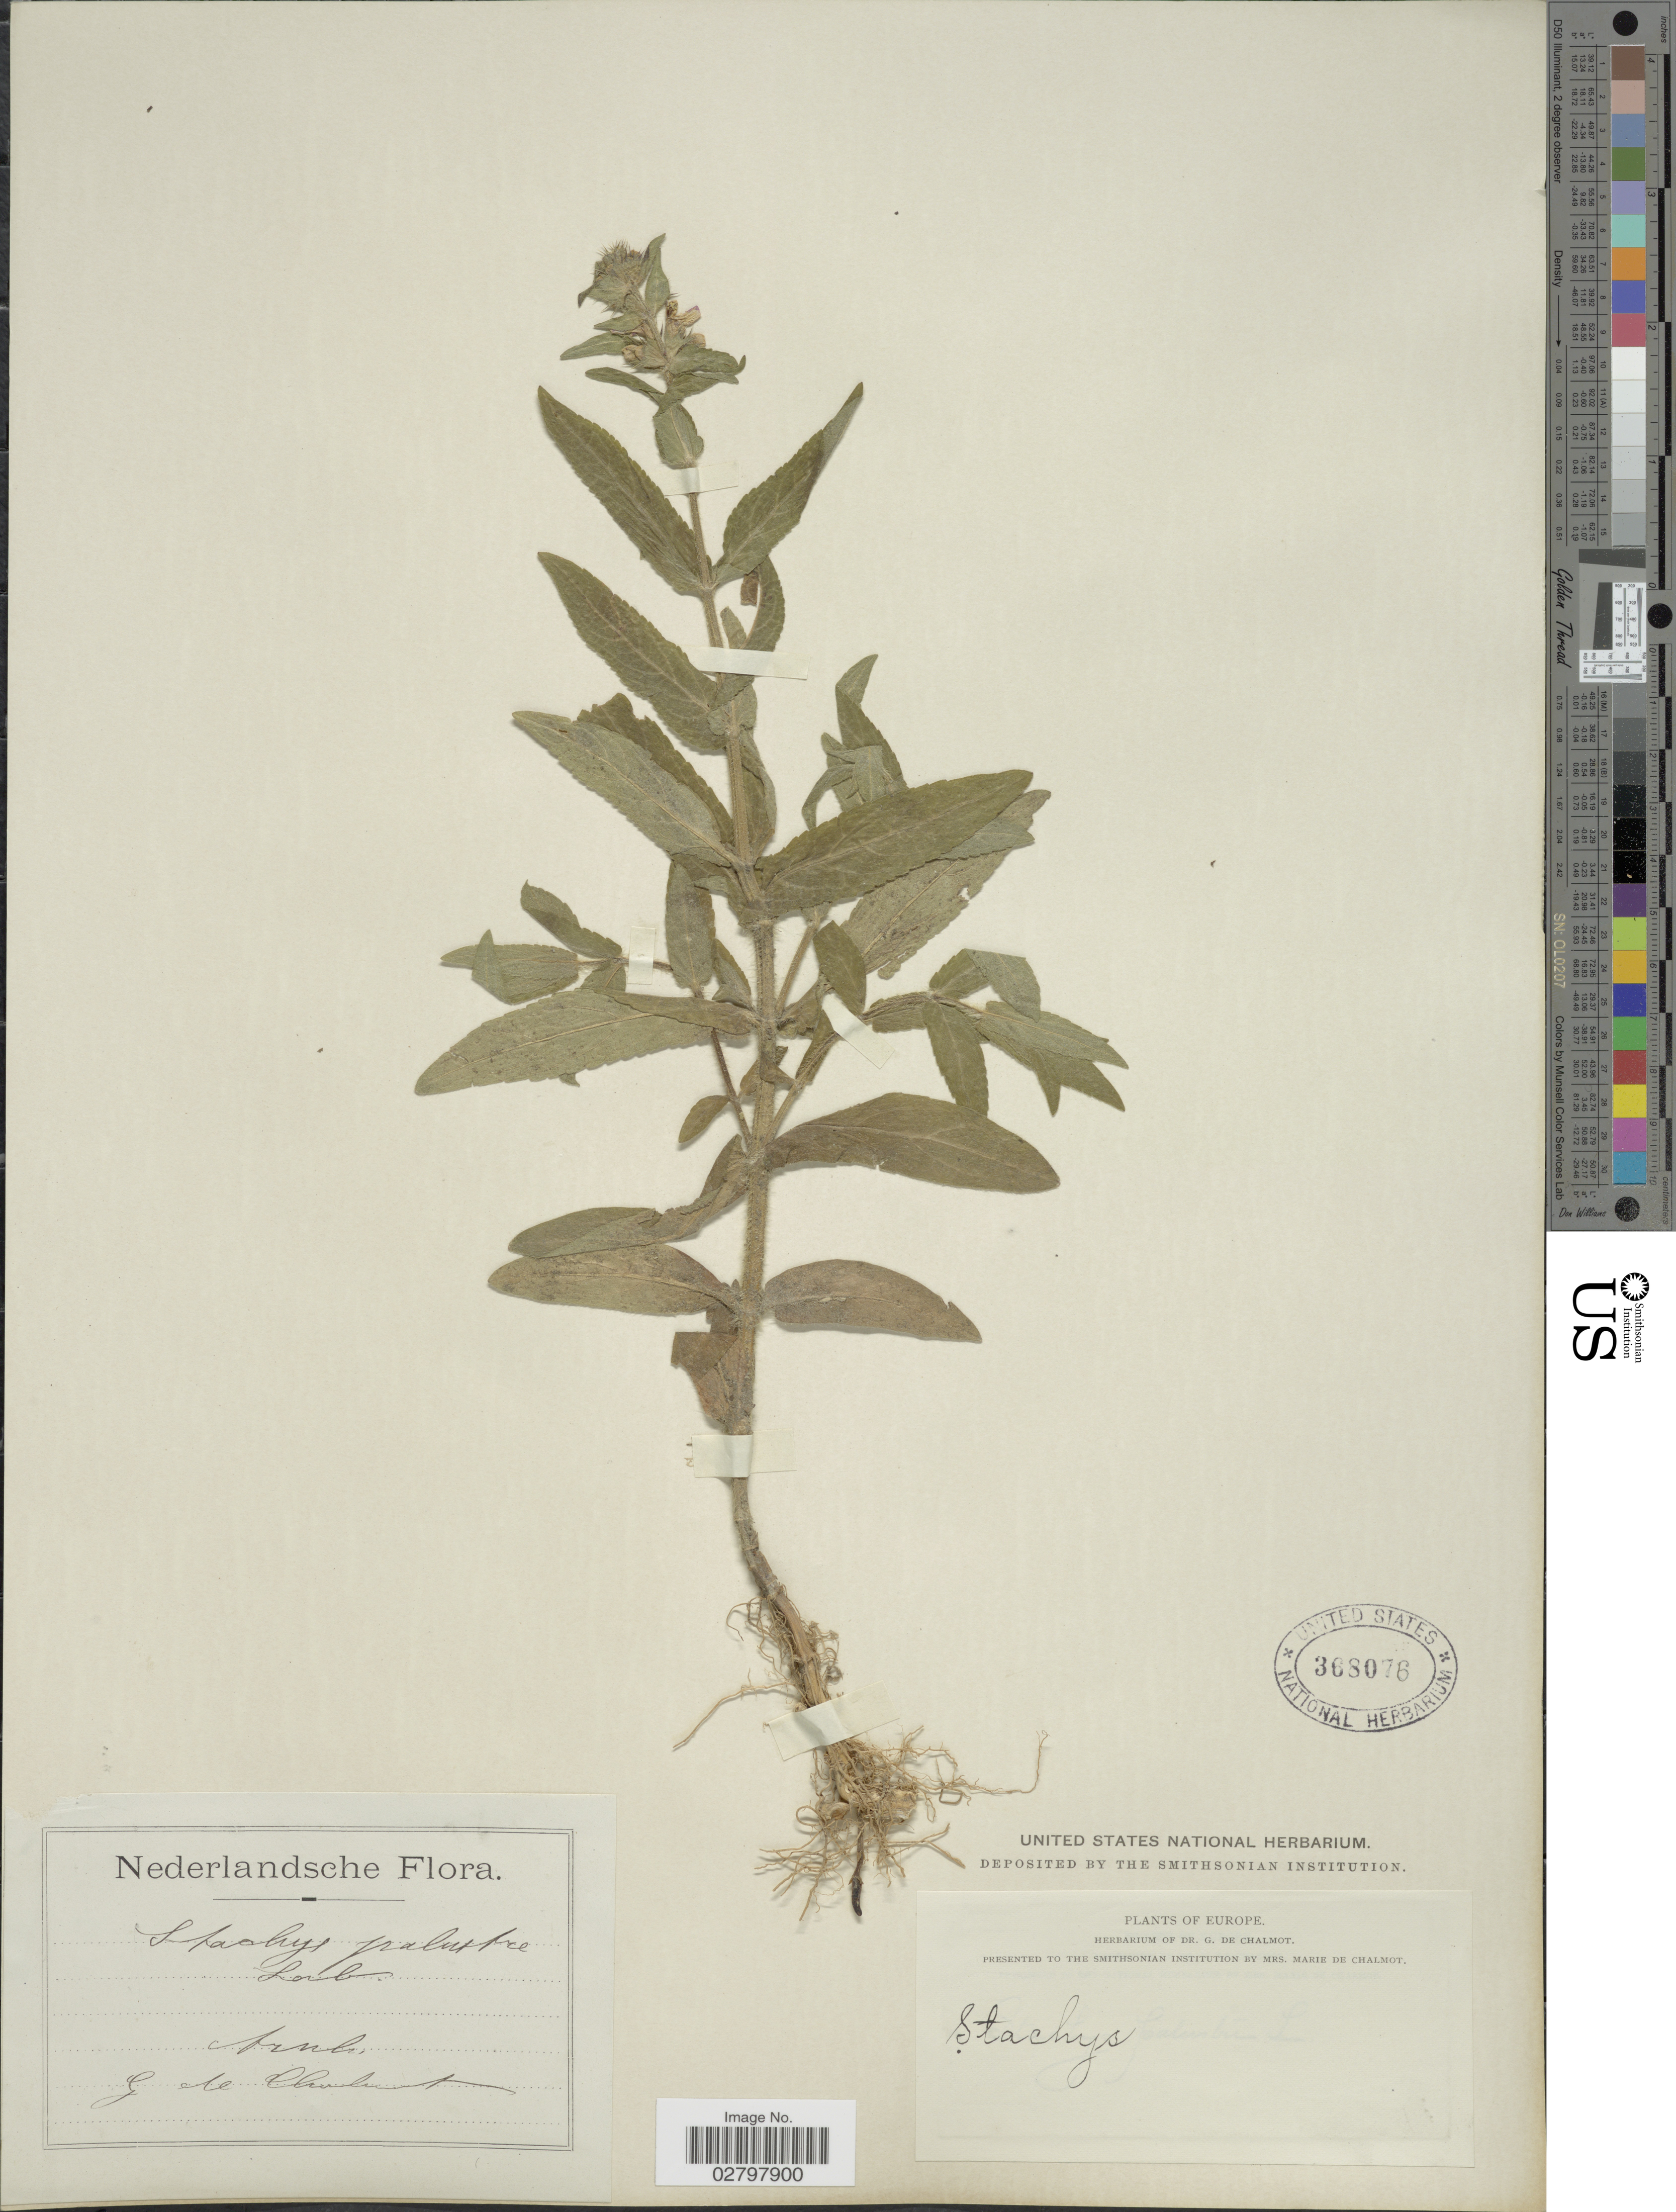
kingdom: Plantae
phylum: Tracheophyta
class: Magnoliopsida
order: Lamiales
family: Lamiaceae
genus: Stachys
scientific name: Stachys palustris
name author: L.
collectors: G. de Chalmot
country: Netherlands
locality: Arnb.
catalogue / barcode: US 368076